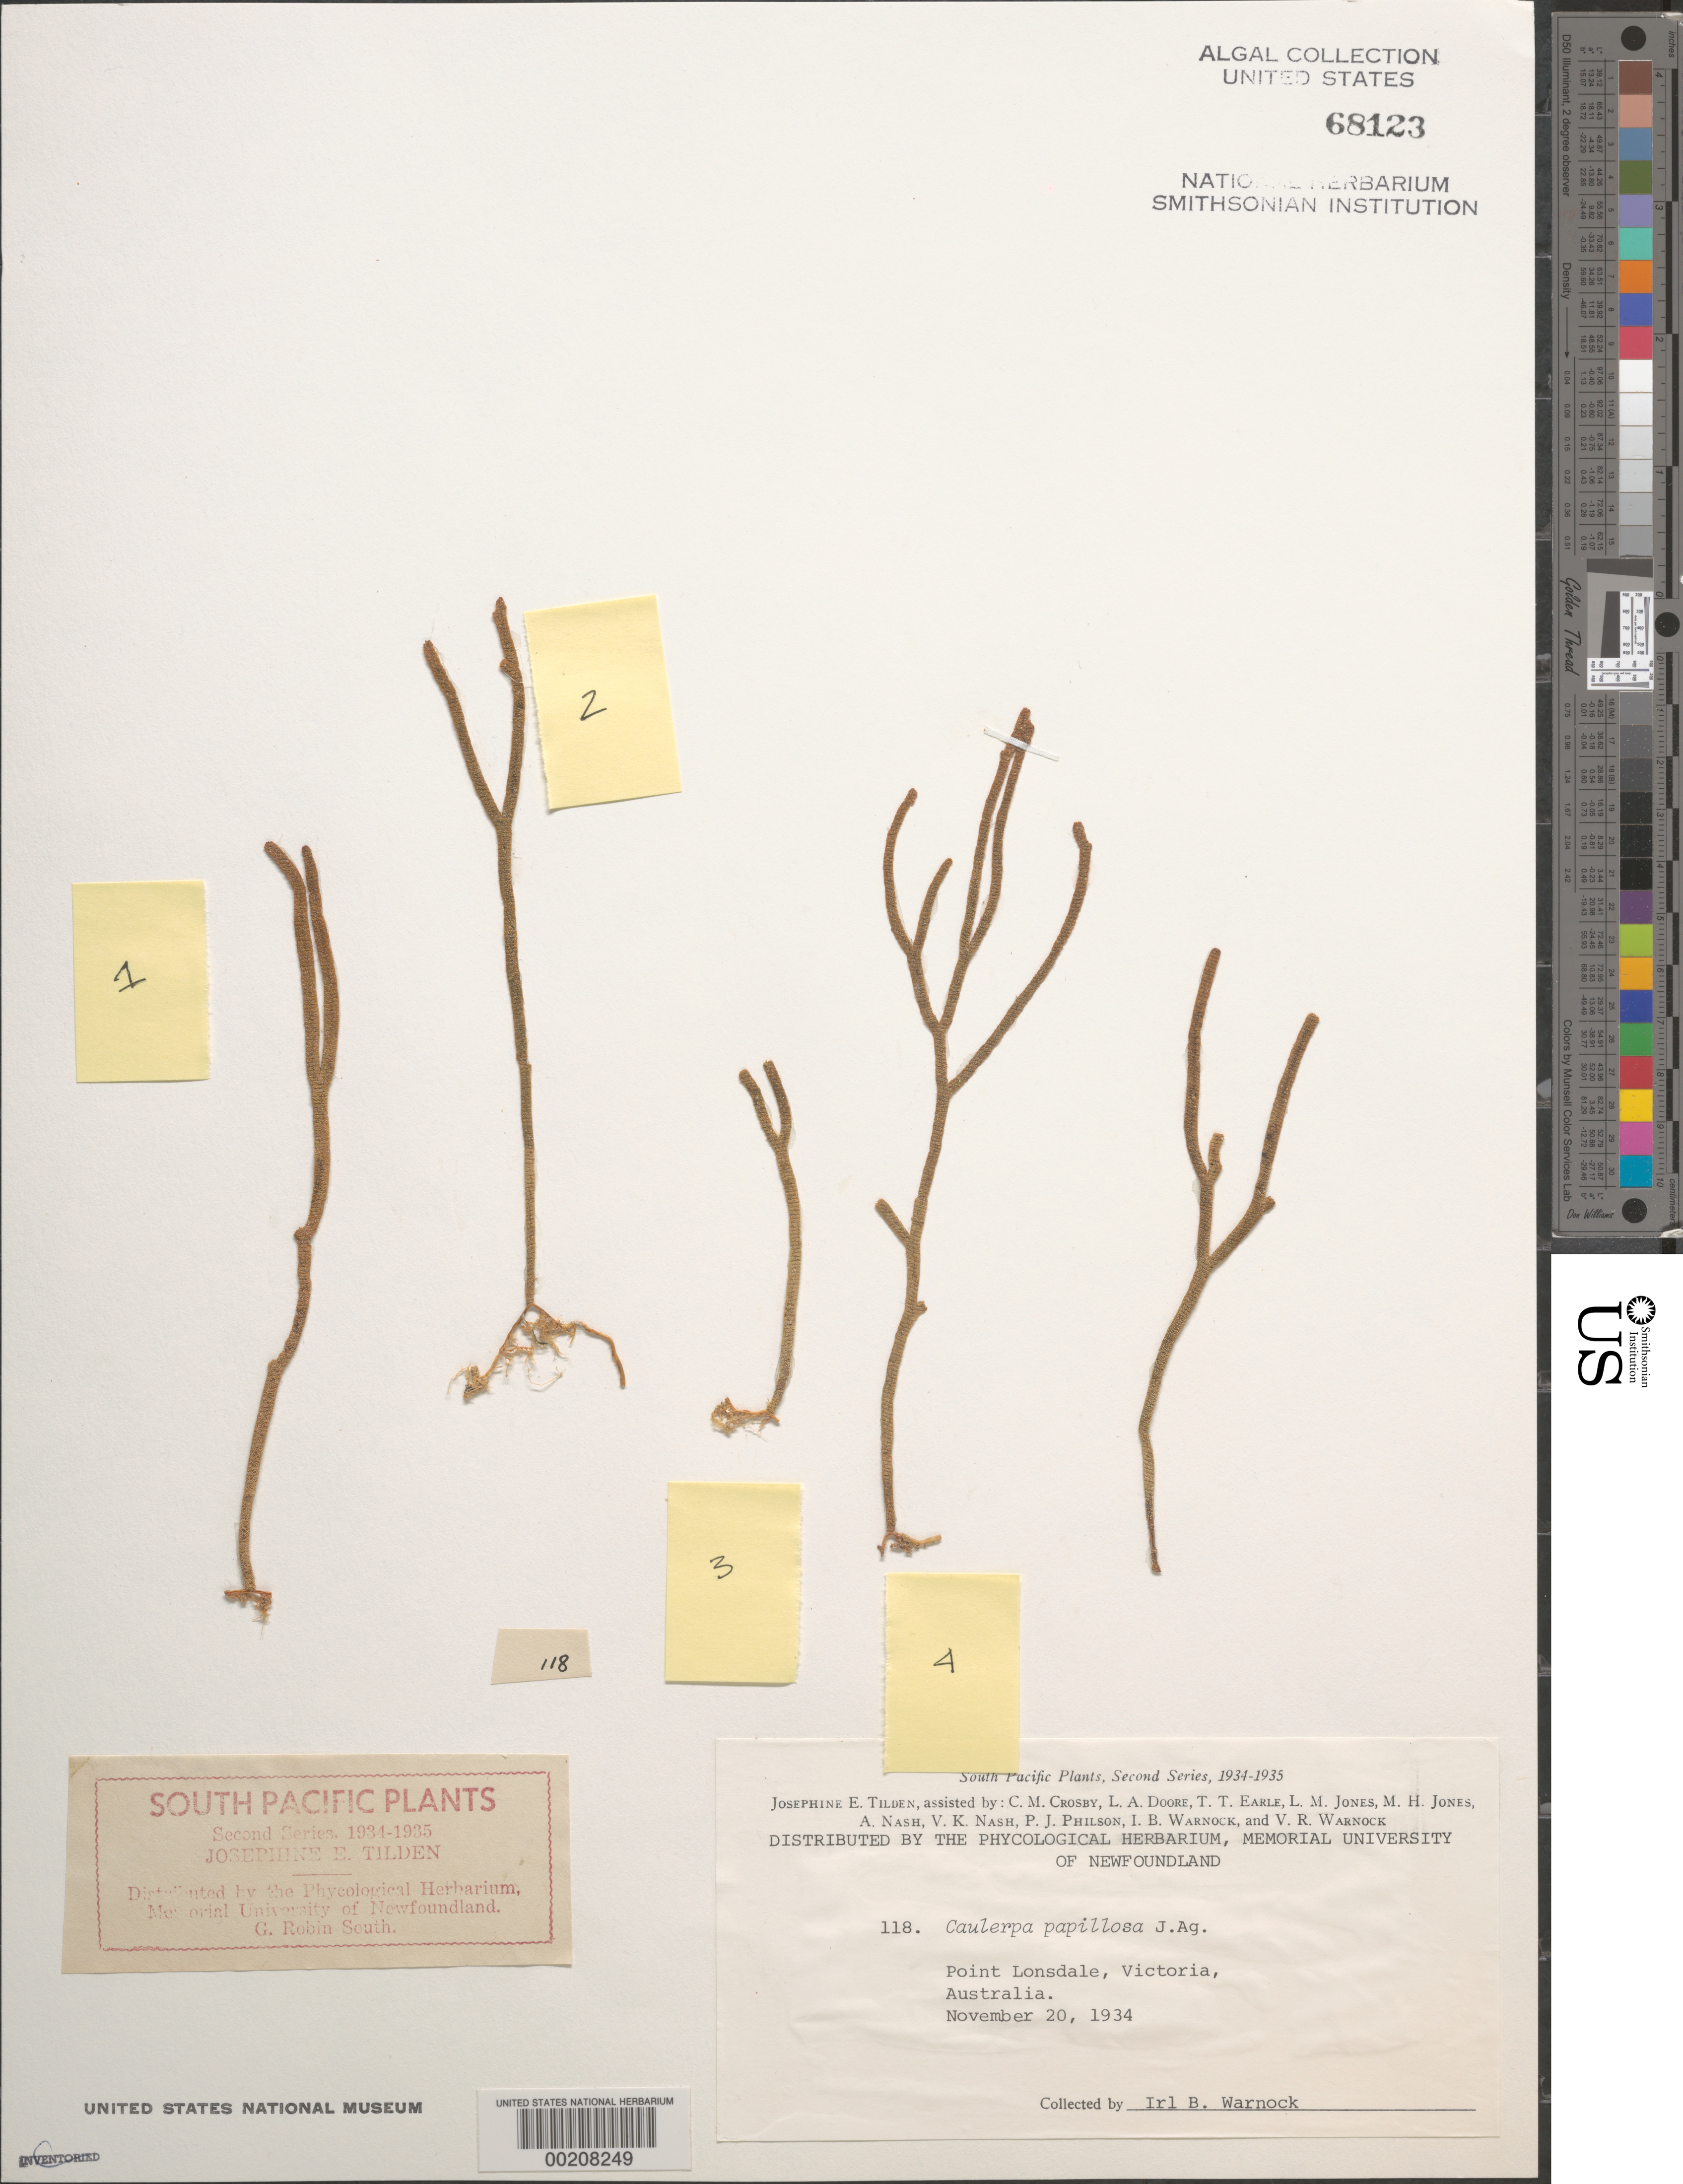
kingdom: Plantae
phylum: Chlorophyta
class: Ulvophyceae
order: Bryopsidales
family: Caulerpaceae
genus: Caulerpa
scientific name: Caulerpa papillosa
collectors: I. Warnock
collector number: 118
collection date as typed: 20 Nov 1934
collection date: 1934-11-20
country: Australia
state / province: Victoria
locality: Point lonsdale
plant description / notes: Tilden, South Pacific Plants, Second Series, 1934-1935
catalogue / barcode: US 68123